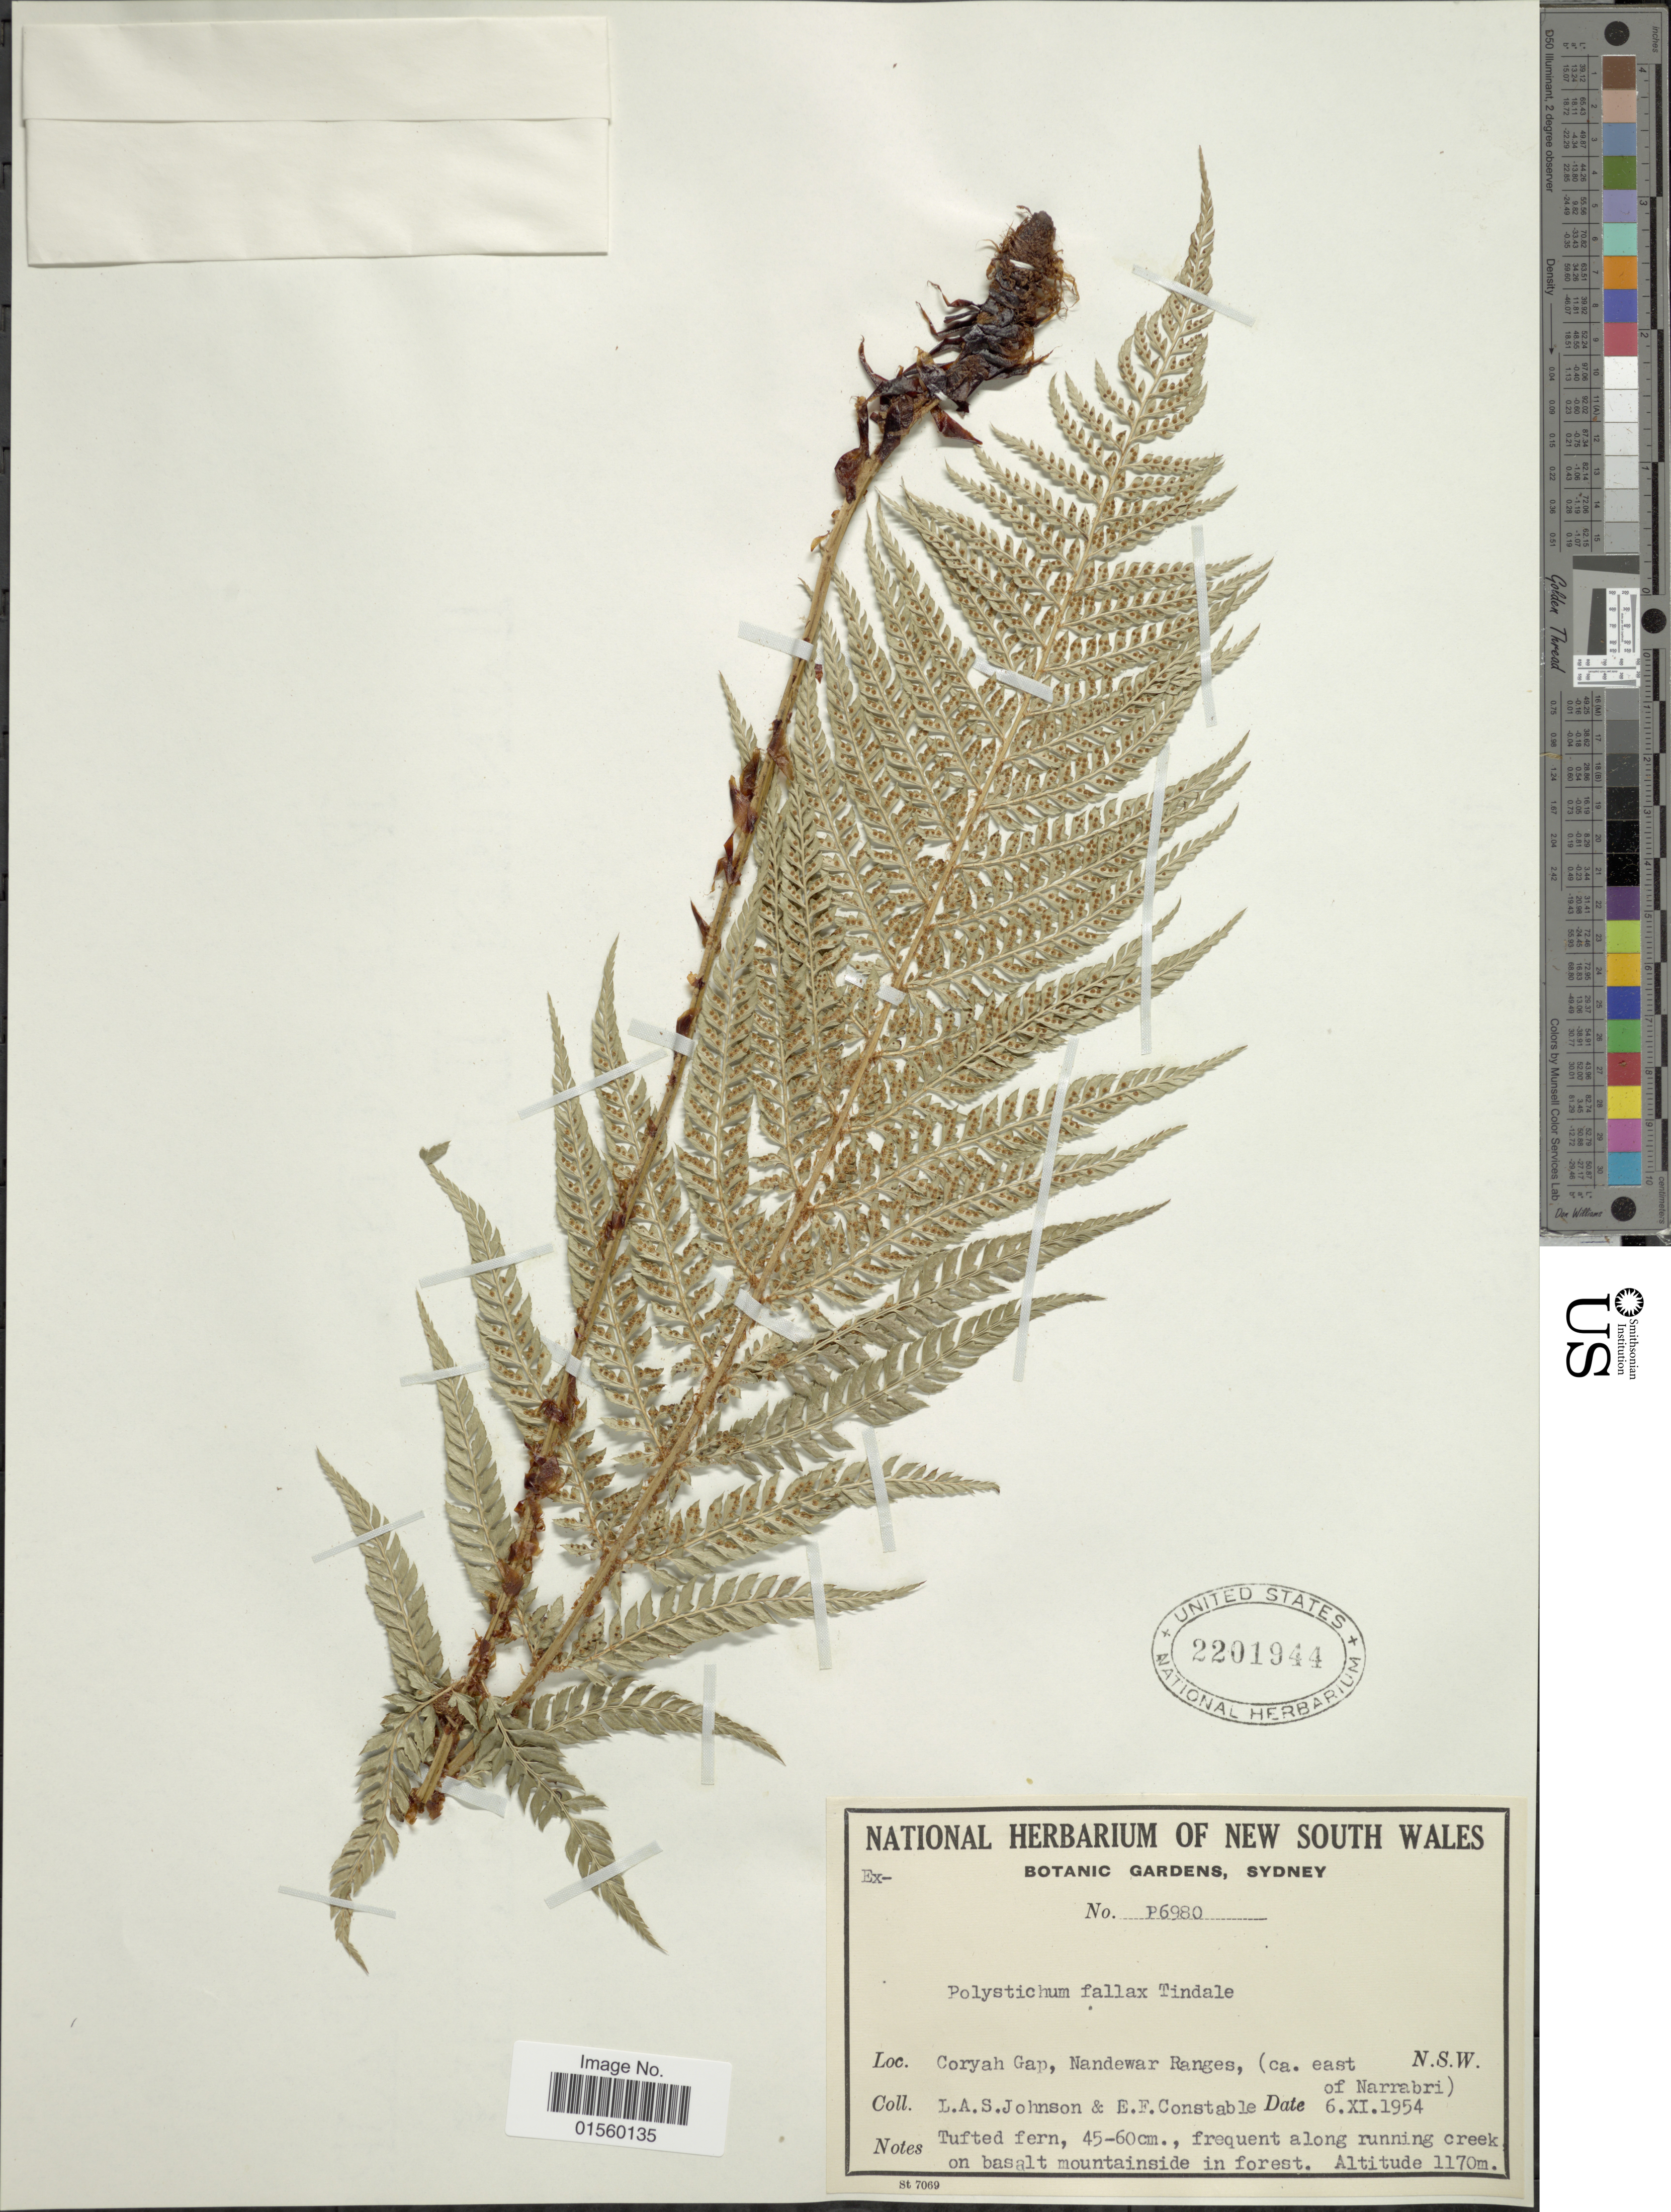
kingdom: Plantae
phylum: Tracheophyta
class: Polypodiopsida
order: Polypodiales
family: Dryopteridaceae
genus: Polystichum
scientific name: Polystichum fallax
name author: Tindale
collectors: L. A. S. Johnson & E. F. Constable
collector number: P6980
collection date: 1954-11-06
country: Australia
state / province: New South Wales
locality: Coryah Gap, Nandewar Ranges. (ca. east of Narrabi)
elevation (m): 1170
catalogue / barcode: US 2201944